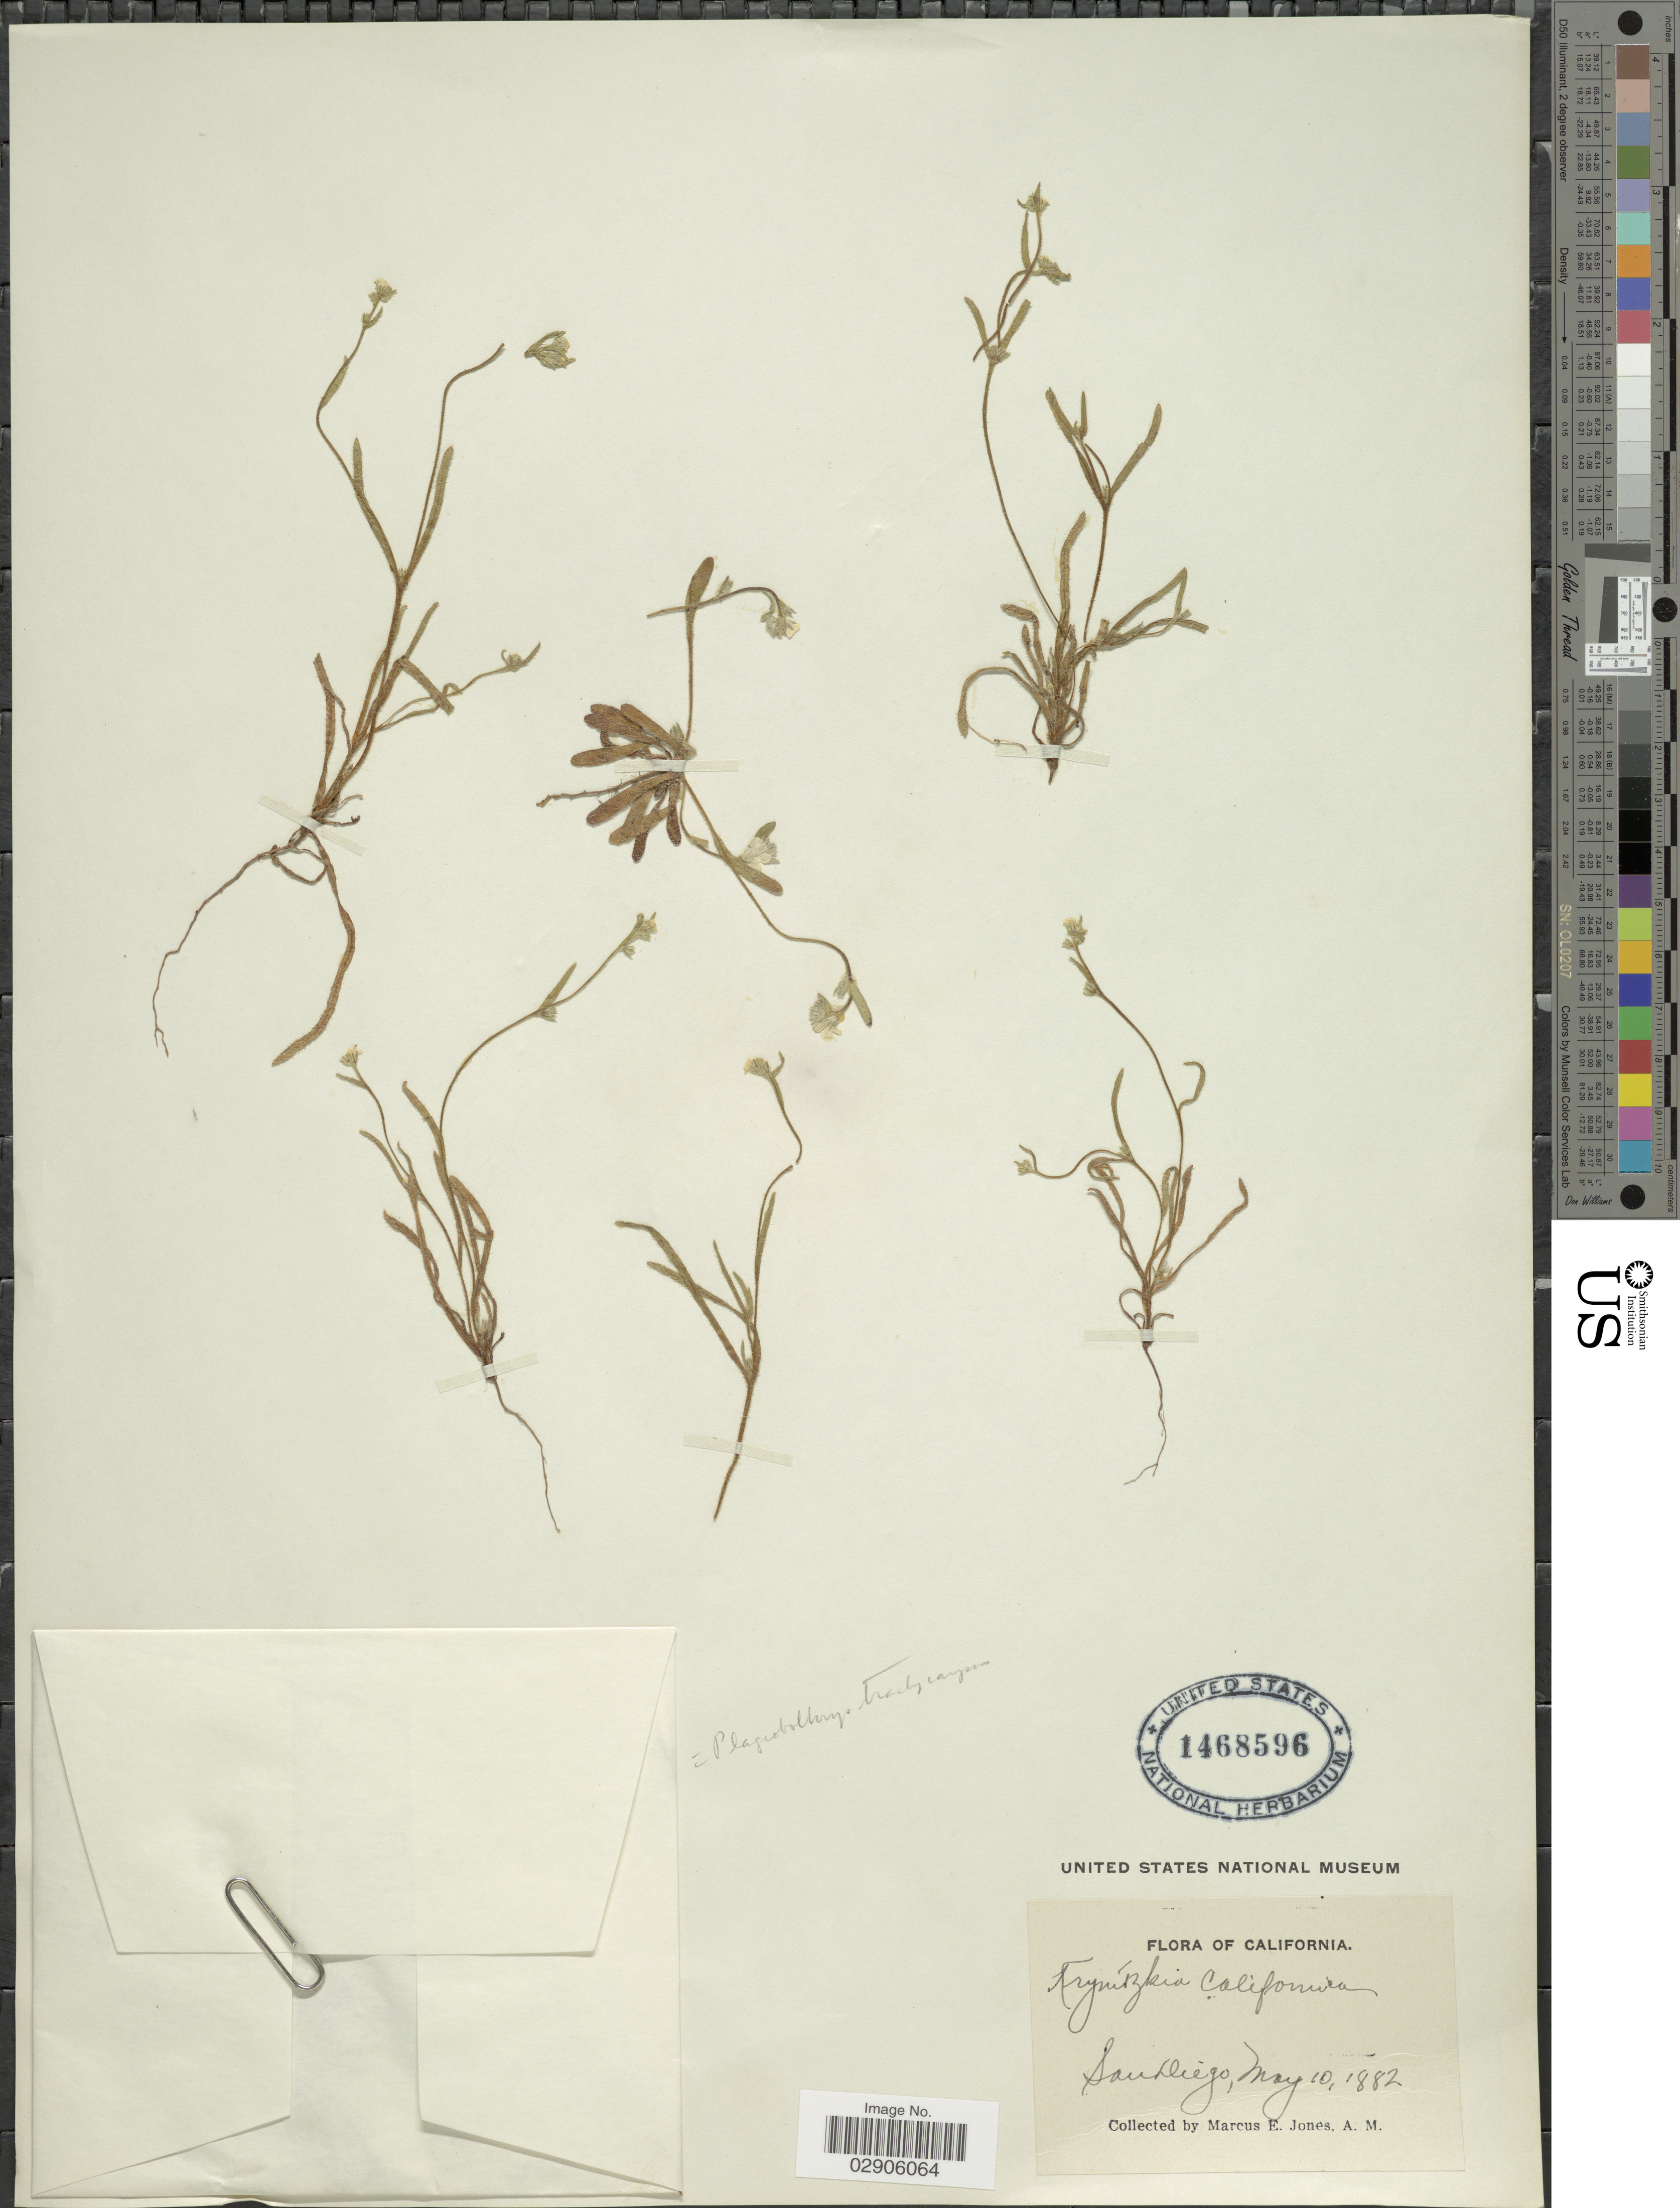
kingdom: Plantae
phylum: Tracheophyta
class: Magnoliopsida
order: Boraginales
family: Boraginaceae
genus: Plagiobothrys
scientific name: Plagiobothrys sp.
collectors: M. E. Jones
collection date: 1882-05-10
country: United States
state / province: California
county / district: San Diego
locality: San Diego.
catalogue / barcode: US 1468596